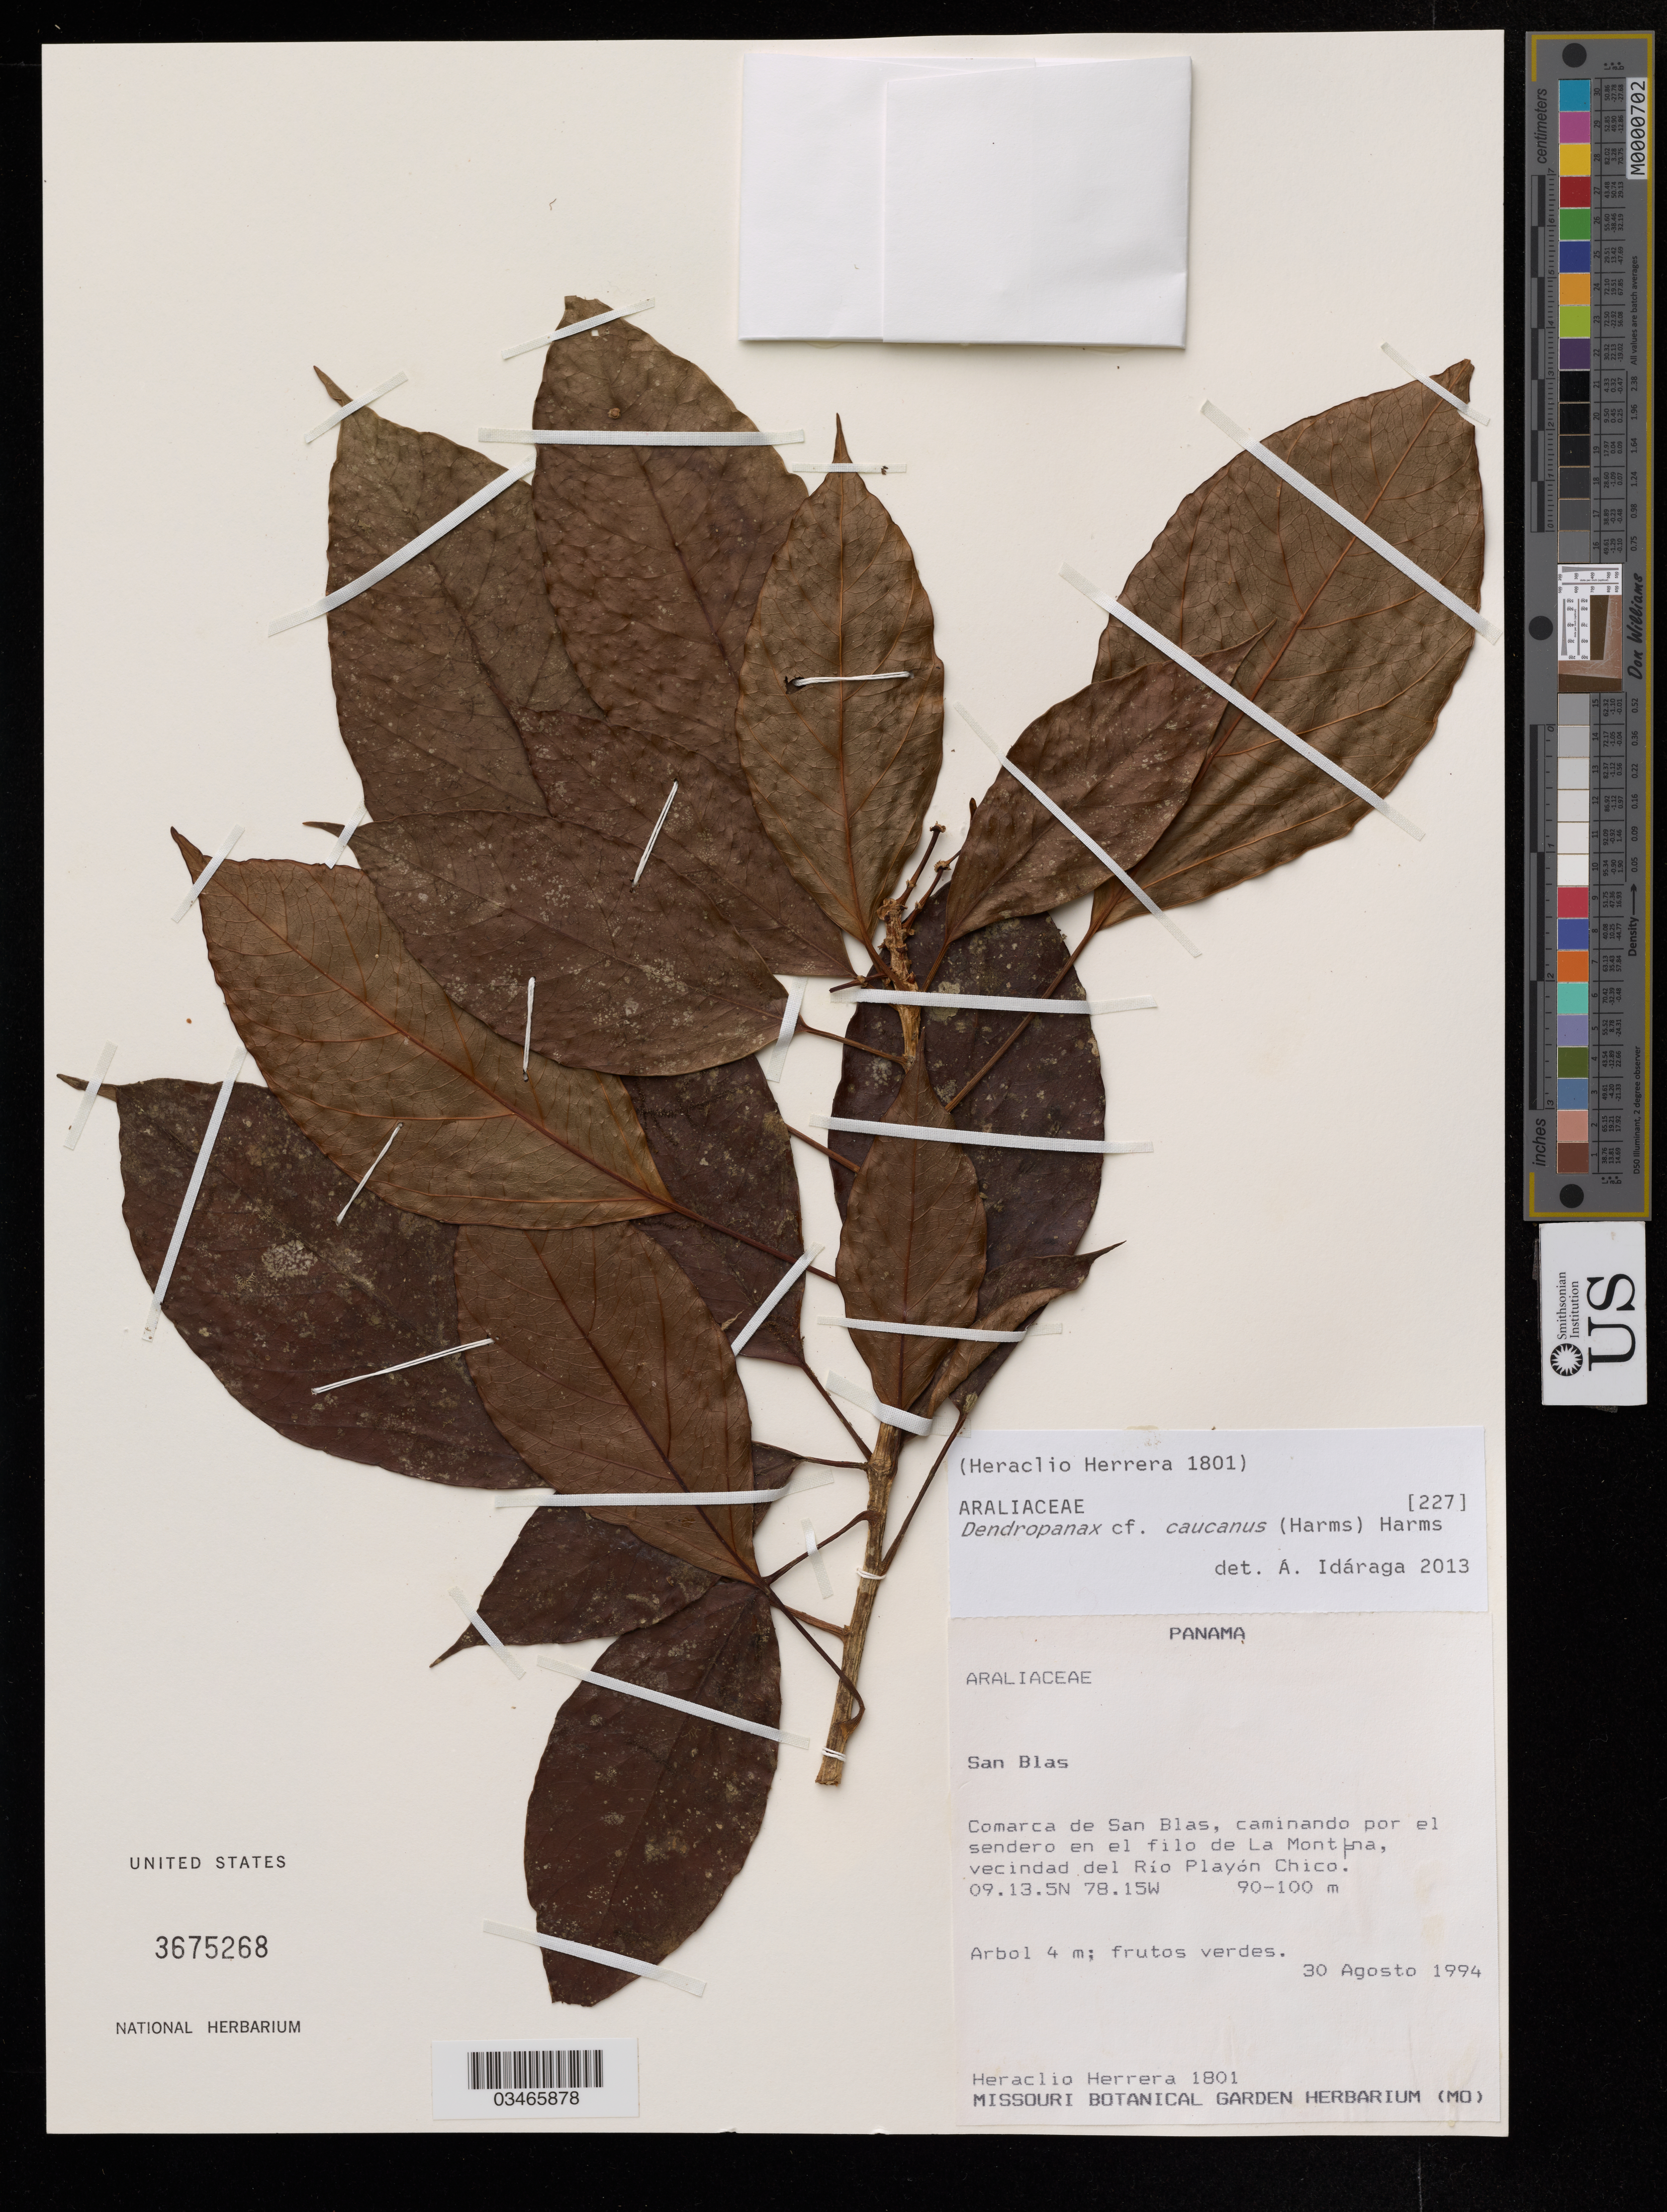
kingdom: Plantae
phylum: Tracheophyta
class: Magnoliopsida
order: Apiales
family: Araliaceae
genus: Dendropanax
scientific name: Dendropanax caucanus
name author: (Harms) Harms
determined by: Idarraga, Alvaro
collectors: H. Herrera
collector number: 1801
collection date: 1994-08-30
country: Panama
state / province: Kuna Yala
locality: San Blas. Comarca de San Blas, caminando por el sendero en el filo de la Montana, vecindad del Río Playón Chico.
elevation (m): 90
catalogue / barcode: US 3675268